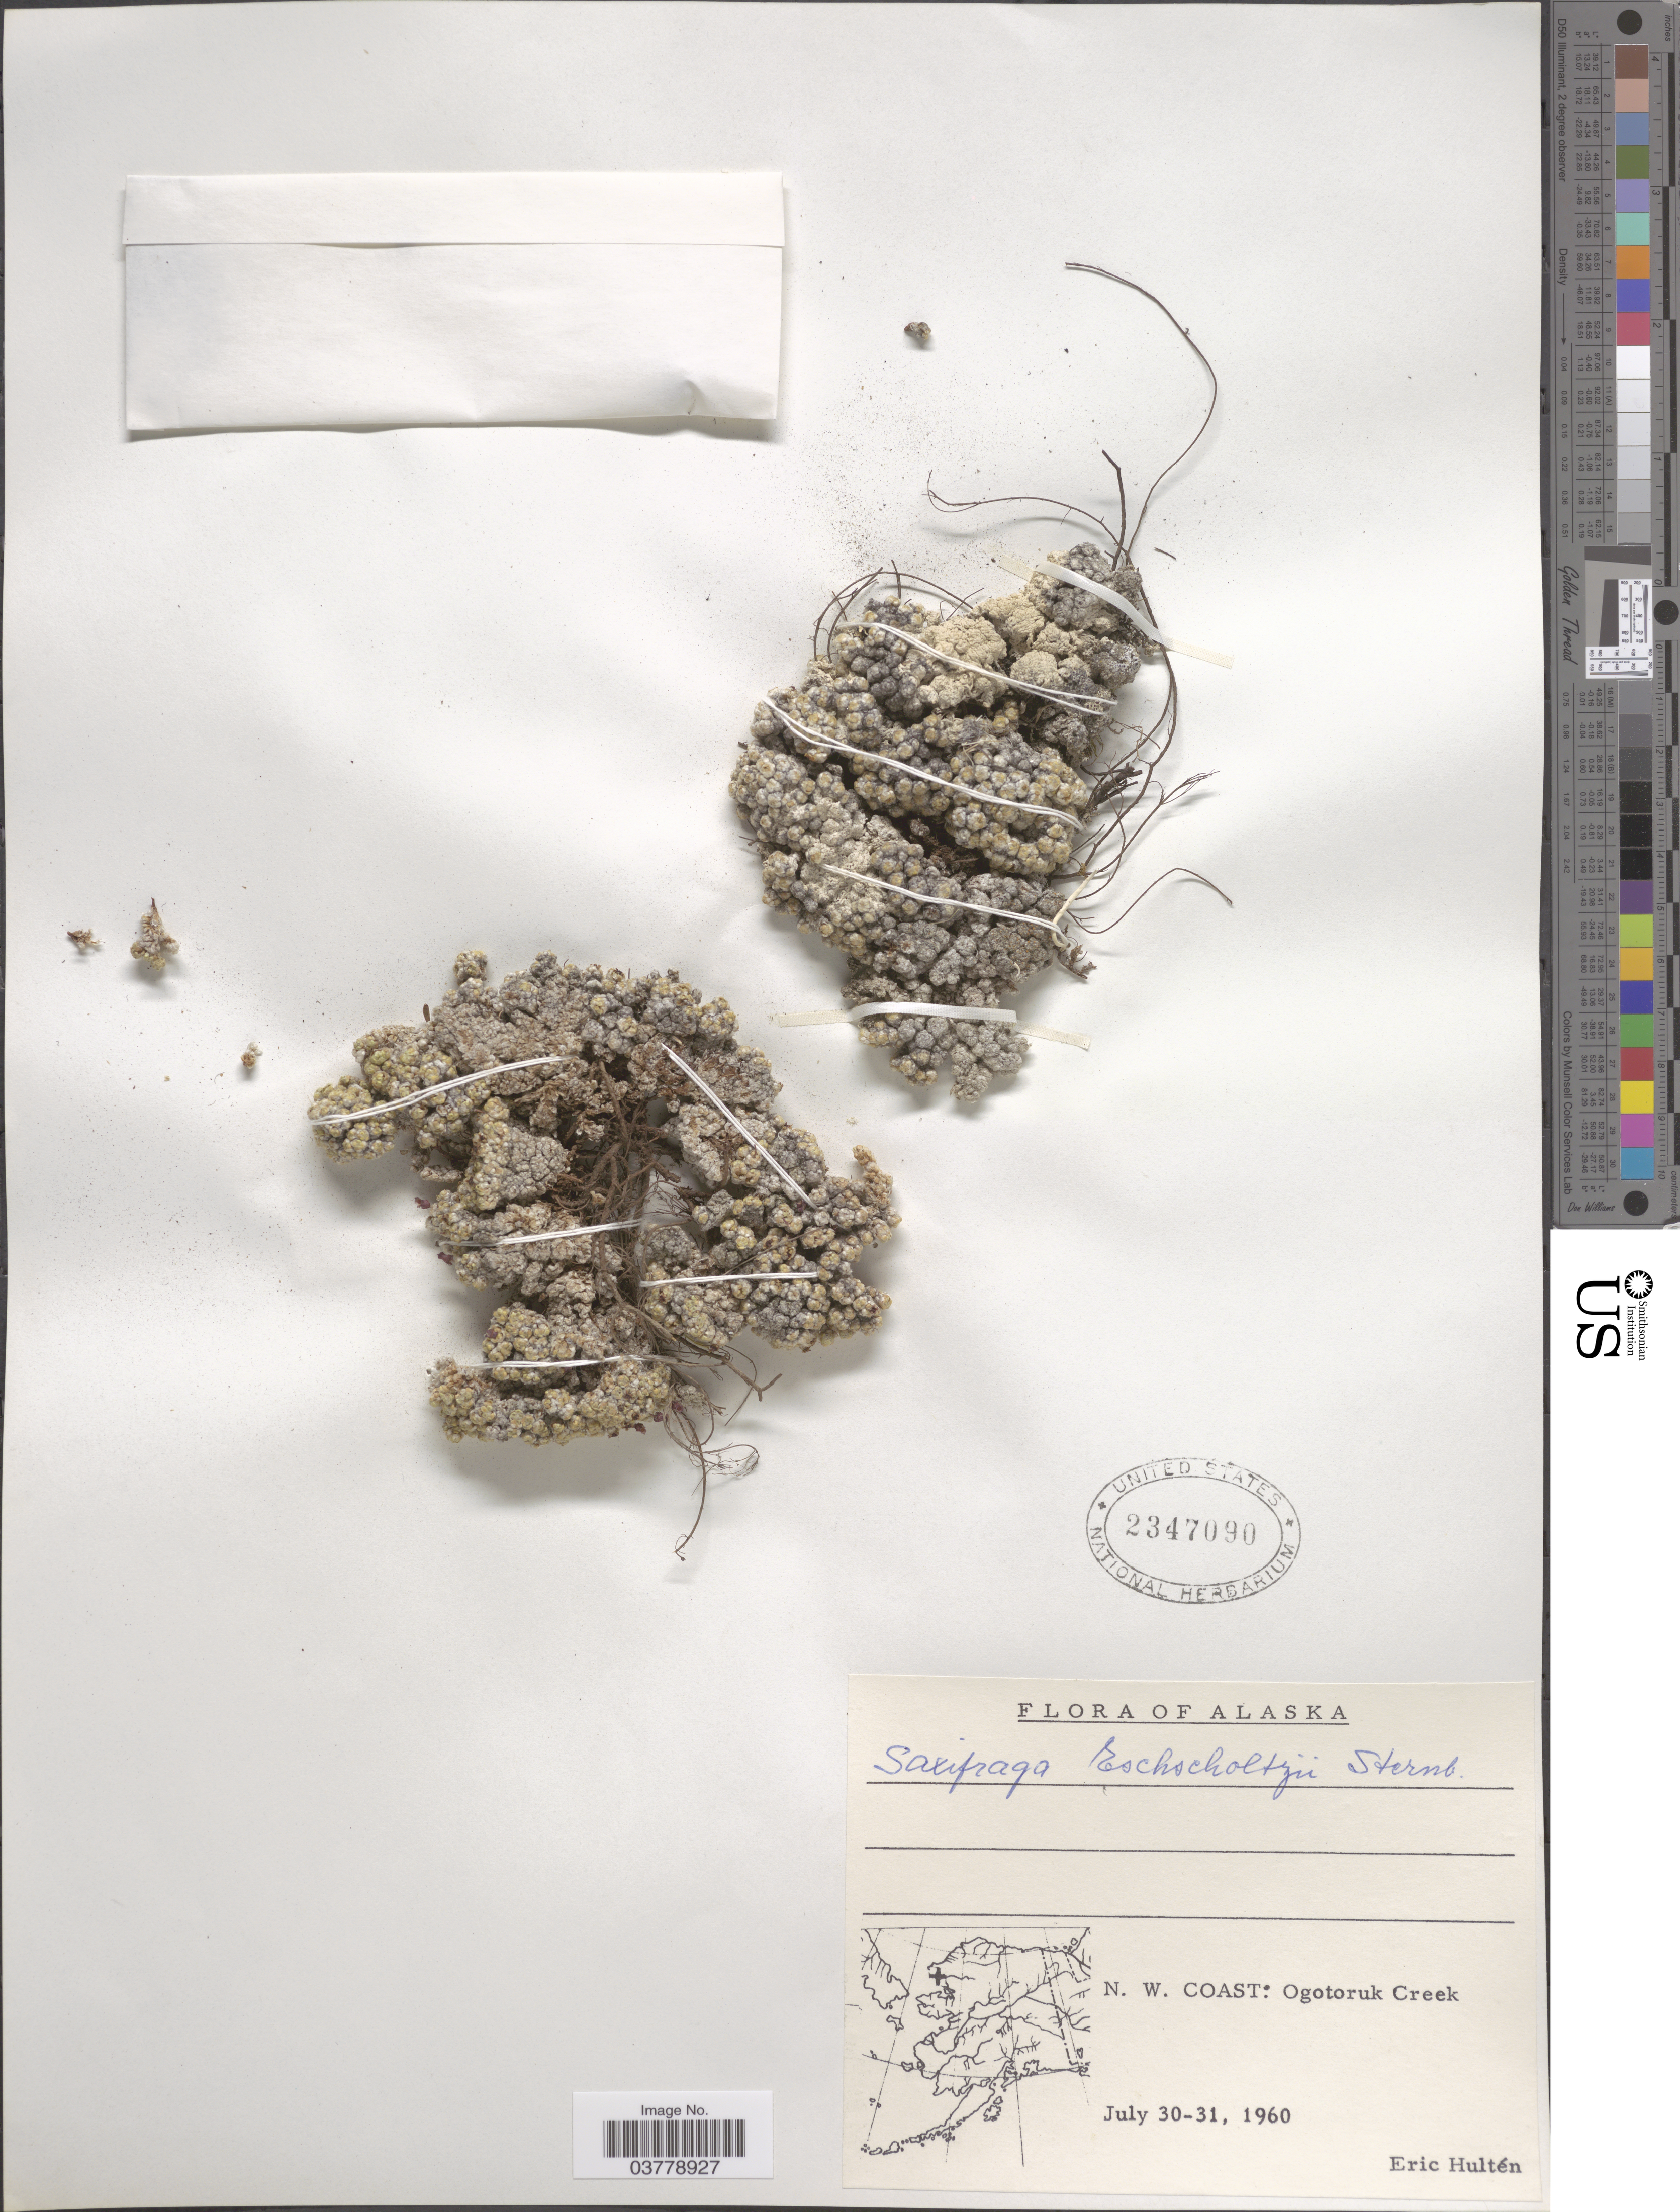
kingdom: Plantae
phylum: Tracheophyta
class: Magnoliopsida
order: Saxifragales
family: Saxifragaceae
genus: Saxifraga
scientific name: Saxifraga eschscholtzii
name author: Sternb.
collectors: E. G. Hultén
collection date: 1960-07-30/1960-07-31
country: United States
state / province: Alaska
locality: N. W. Coast: Ogotoruk Creek.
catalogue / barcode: US 2347090